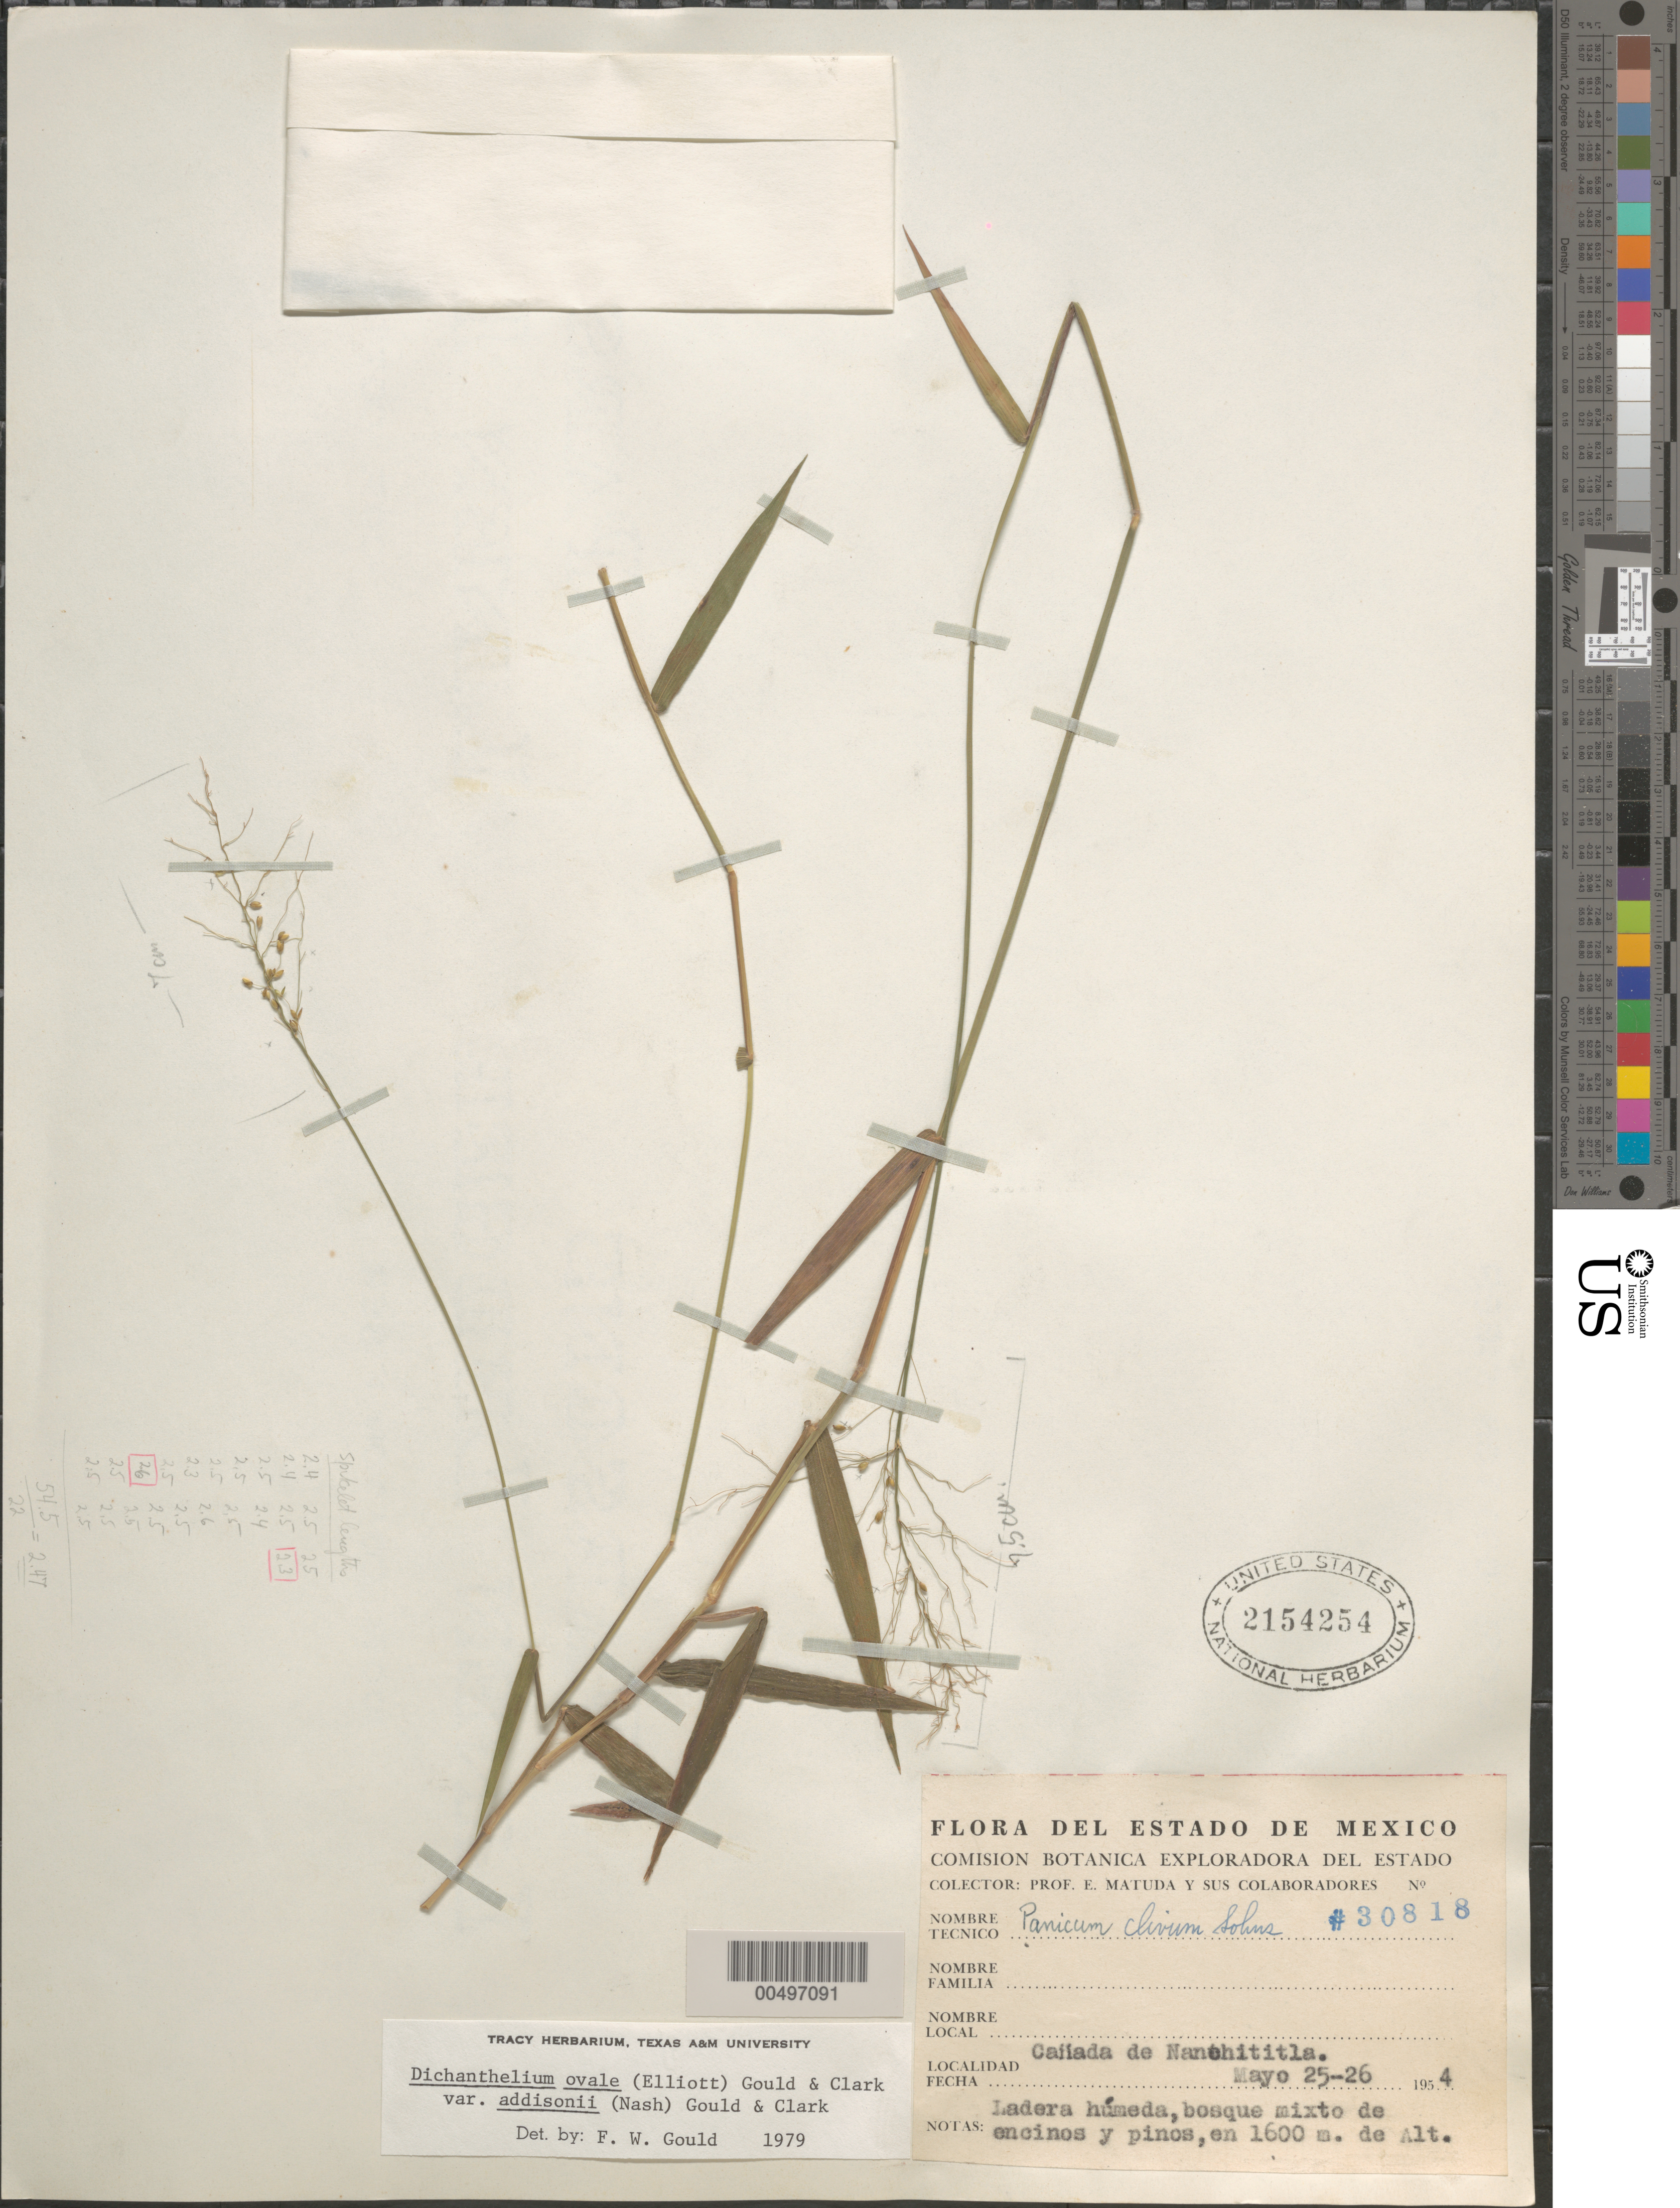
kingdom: Plantae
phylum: Tracheophyta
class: Liliopsida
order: Poales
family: Poaceae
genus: Dichanthelium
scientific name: Dichanthelium ovale var. addisonii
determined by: Gould, F. W.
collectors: E. Matuda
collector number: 30818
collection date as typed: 25 May 1954 to 26 May 1954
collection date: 1954-05-25/1954-05-26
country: Mexico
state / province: México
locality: Cañada de Nanchititla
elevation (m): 1600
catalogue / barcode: US 2154254